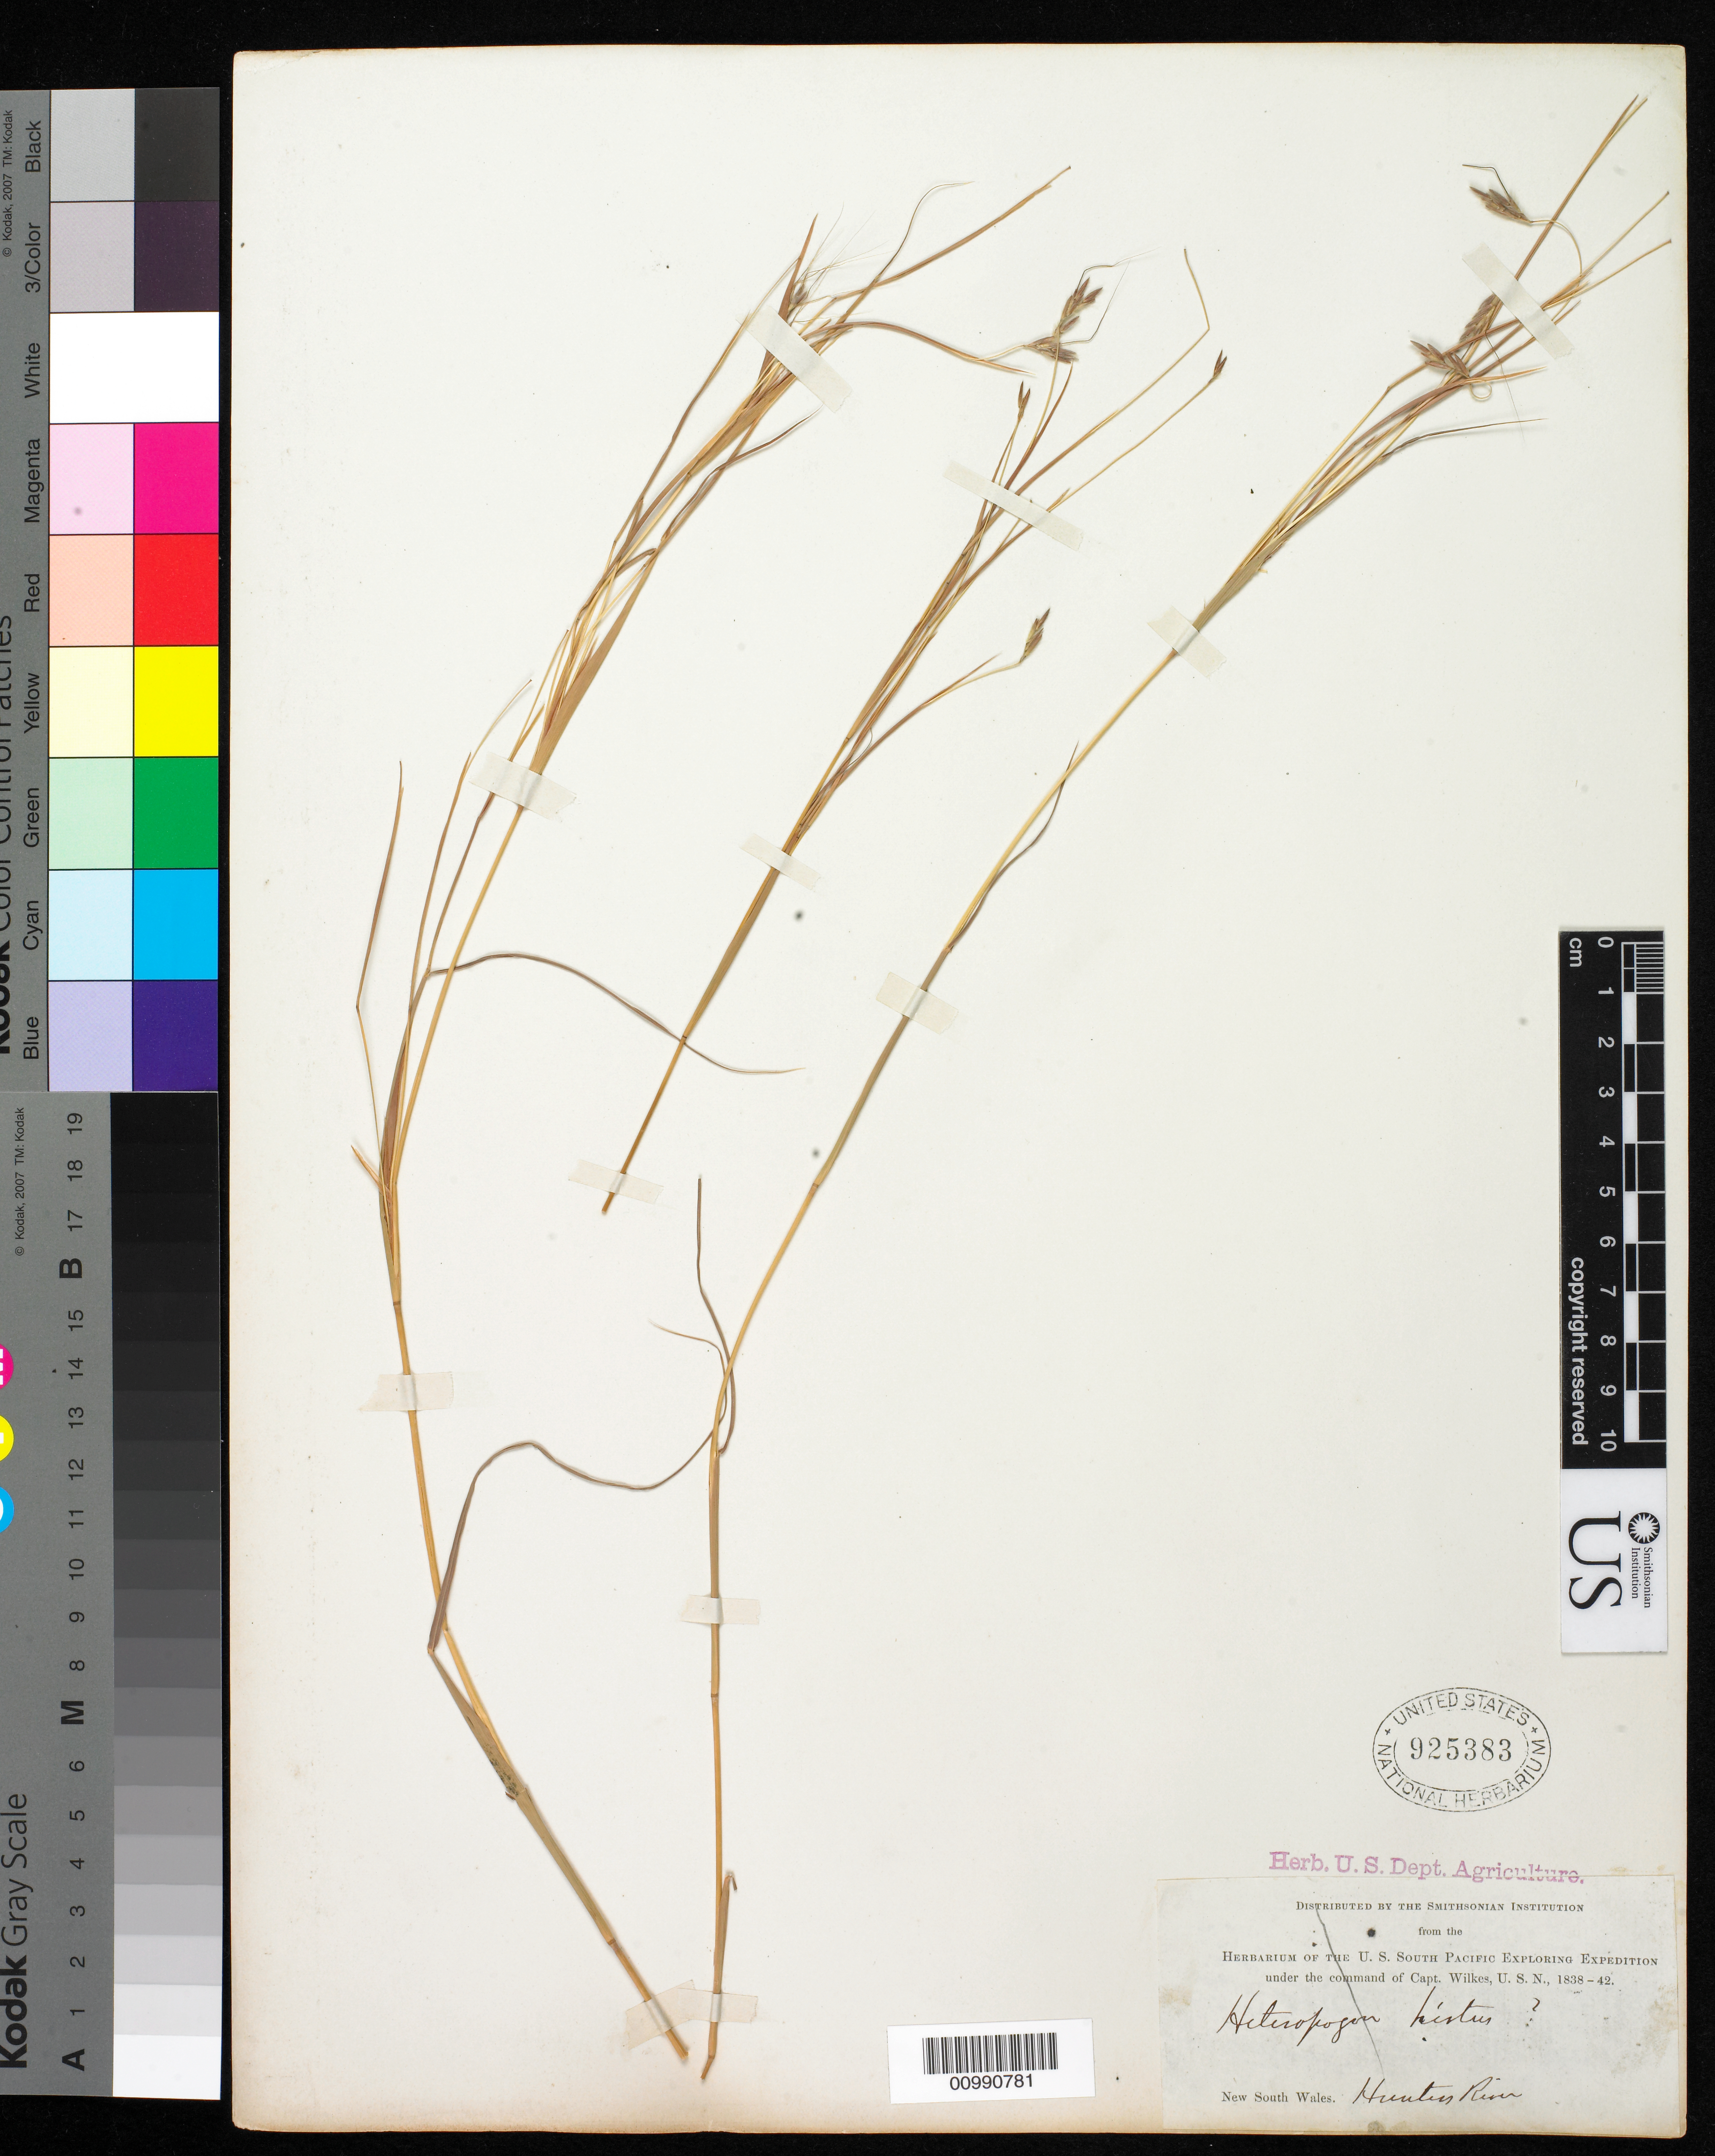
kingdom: Plantae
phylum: Tracheophyta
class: Liliopsida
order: Poales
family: Poaceae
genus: Hyparrhenia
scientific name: Hyparrhenia filipendula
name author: (Hochr.) Stapf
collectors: Wilkes Explor. Exped.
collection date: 1838/1842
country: Australia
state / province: New South Wales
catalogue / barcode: US 925383